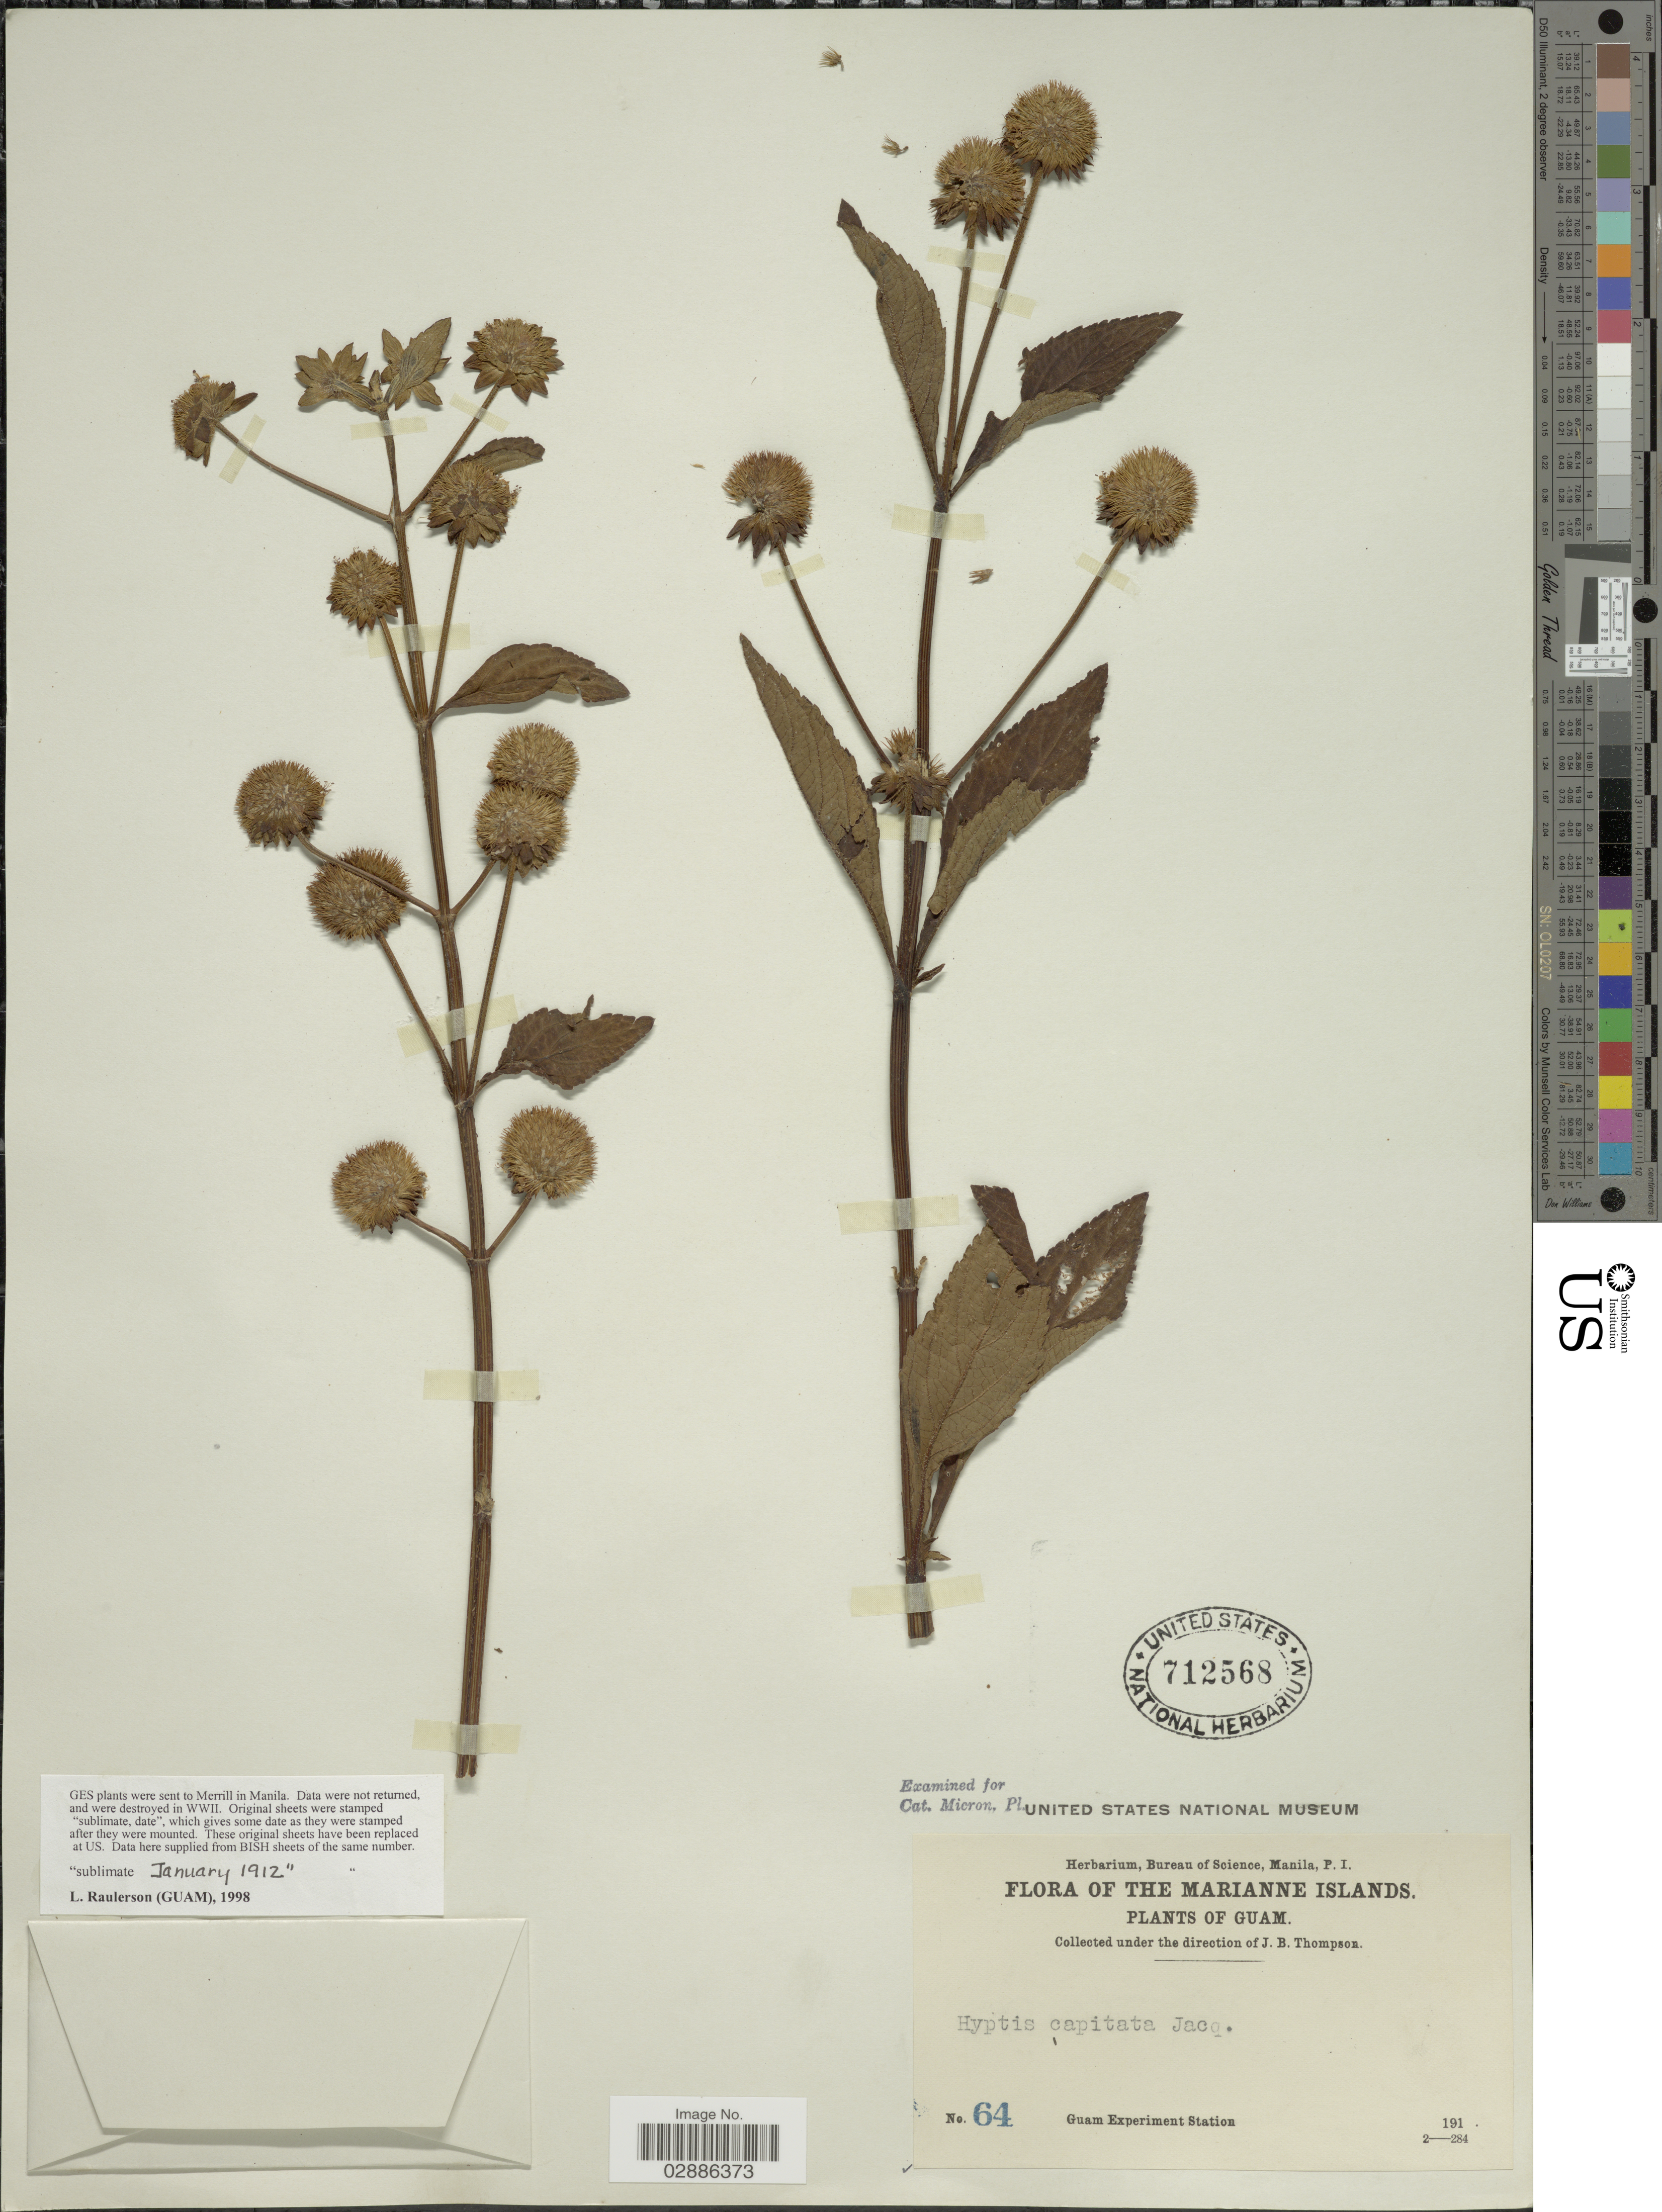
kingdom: Plantae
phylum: Tracheophyta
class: Magnoliopsida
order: Lamiales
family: Lamiaceae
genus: Hyptis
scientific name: Hyptis capitata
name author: Jacq.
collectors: Guam Exp. Sta.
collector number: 64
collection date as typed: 191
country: Guam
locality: The Marianne Islands, Guam.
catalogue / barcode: US 712568